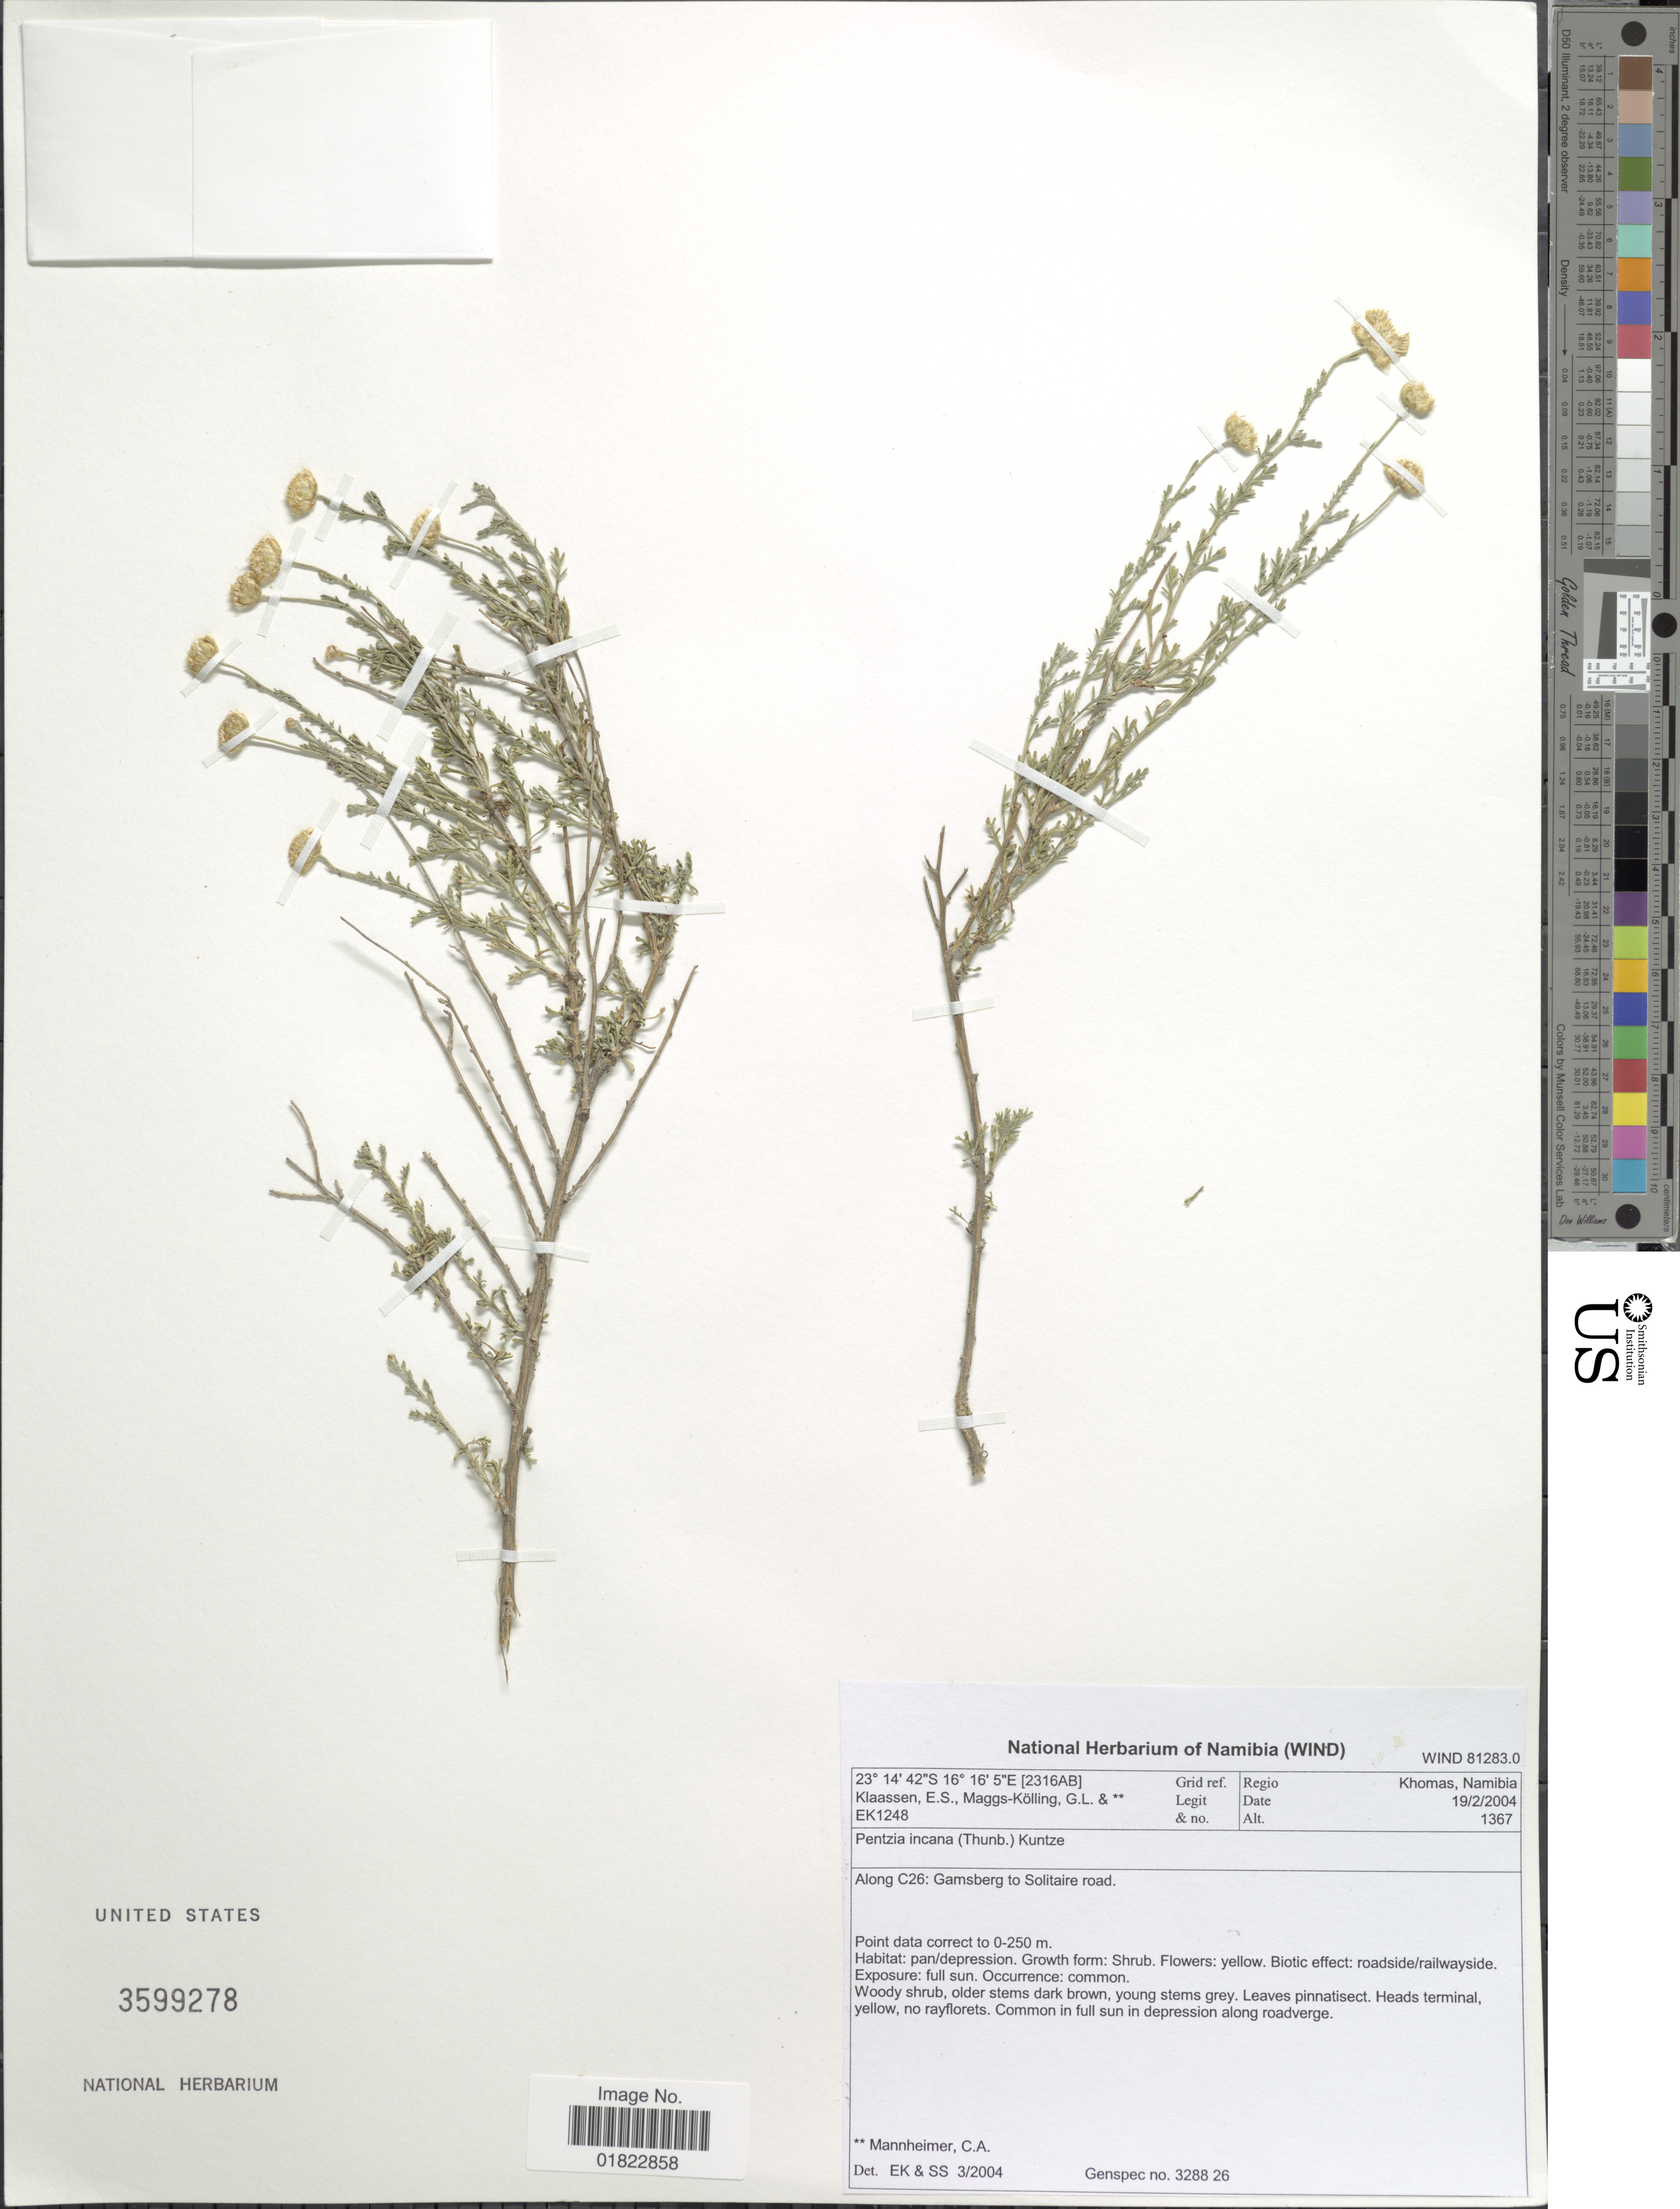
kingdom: Plantae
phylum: Tracheophyta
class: Magnoliopsida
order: Asterales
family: Asteraceae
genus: Pentzia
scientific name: Pentzia incana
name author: (Thunb.) Kuntze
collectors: E. S. Klaassen & G. L. Maggs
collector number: EK1248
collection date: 2004-02-19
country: Namibia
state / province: Khomas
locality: Regio Khomas, Namibia. Along C26: Gamsberg to Solitaire road.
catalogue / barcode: US 3599278